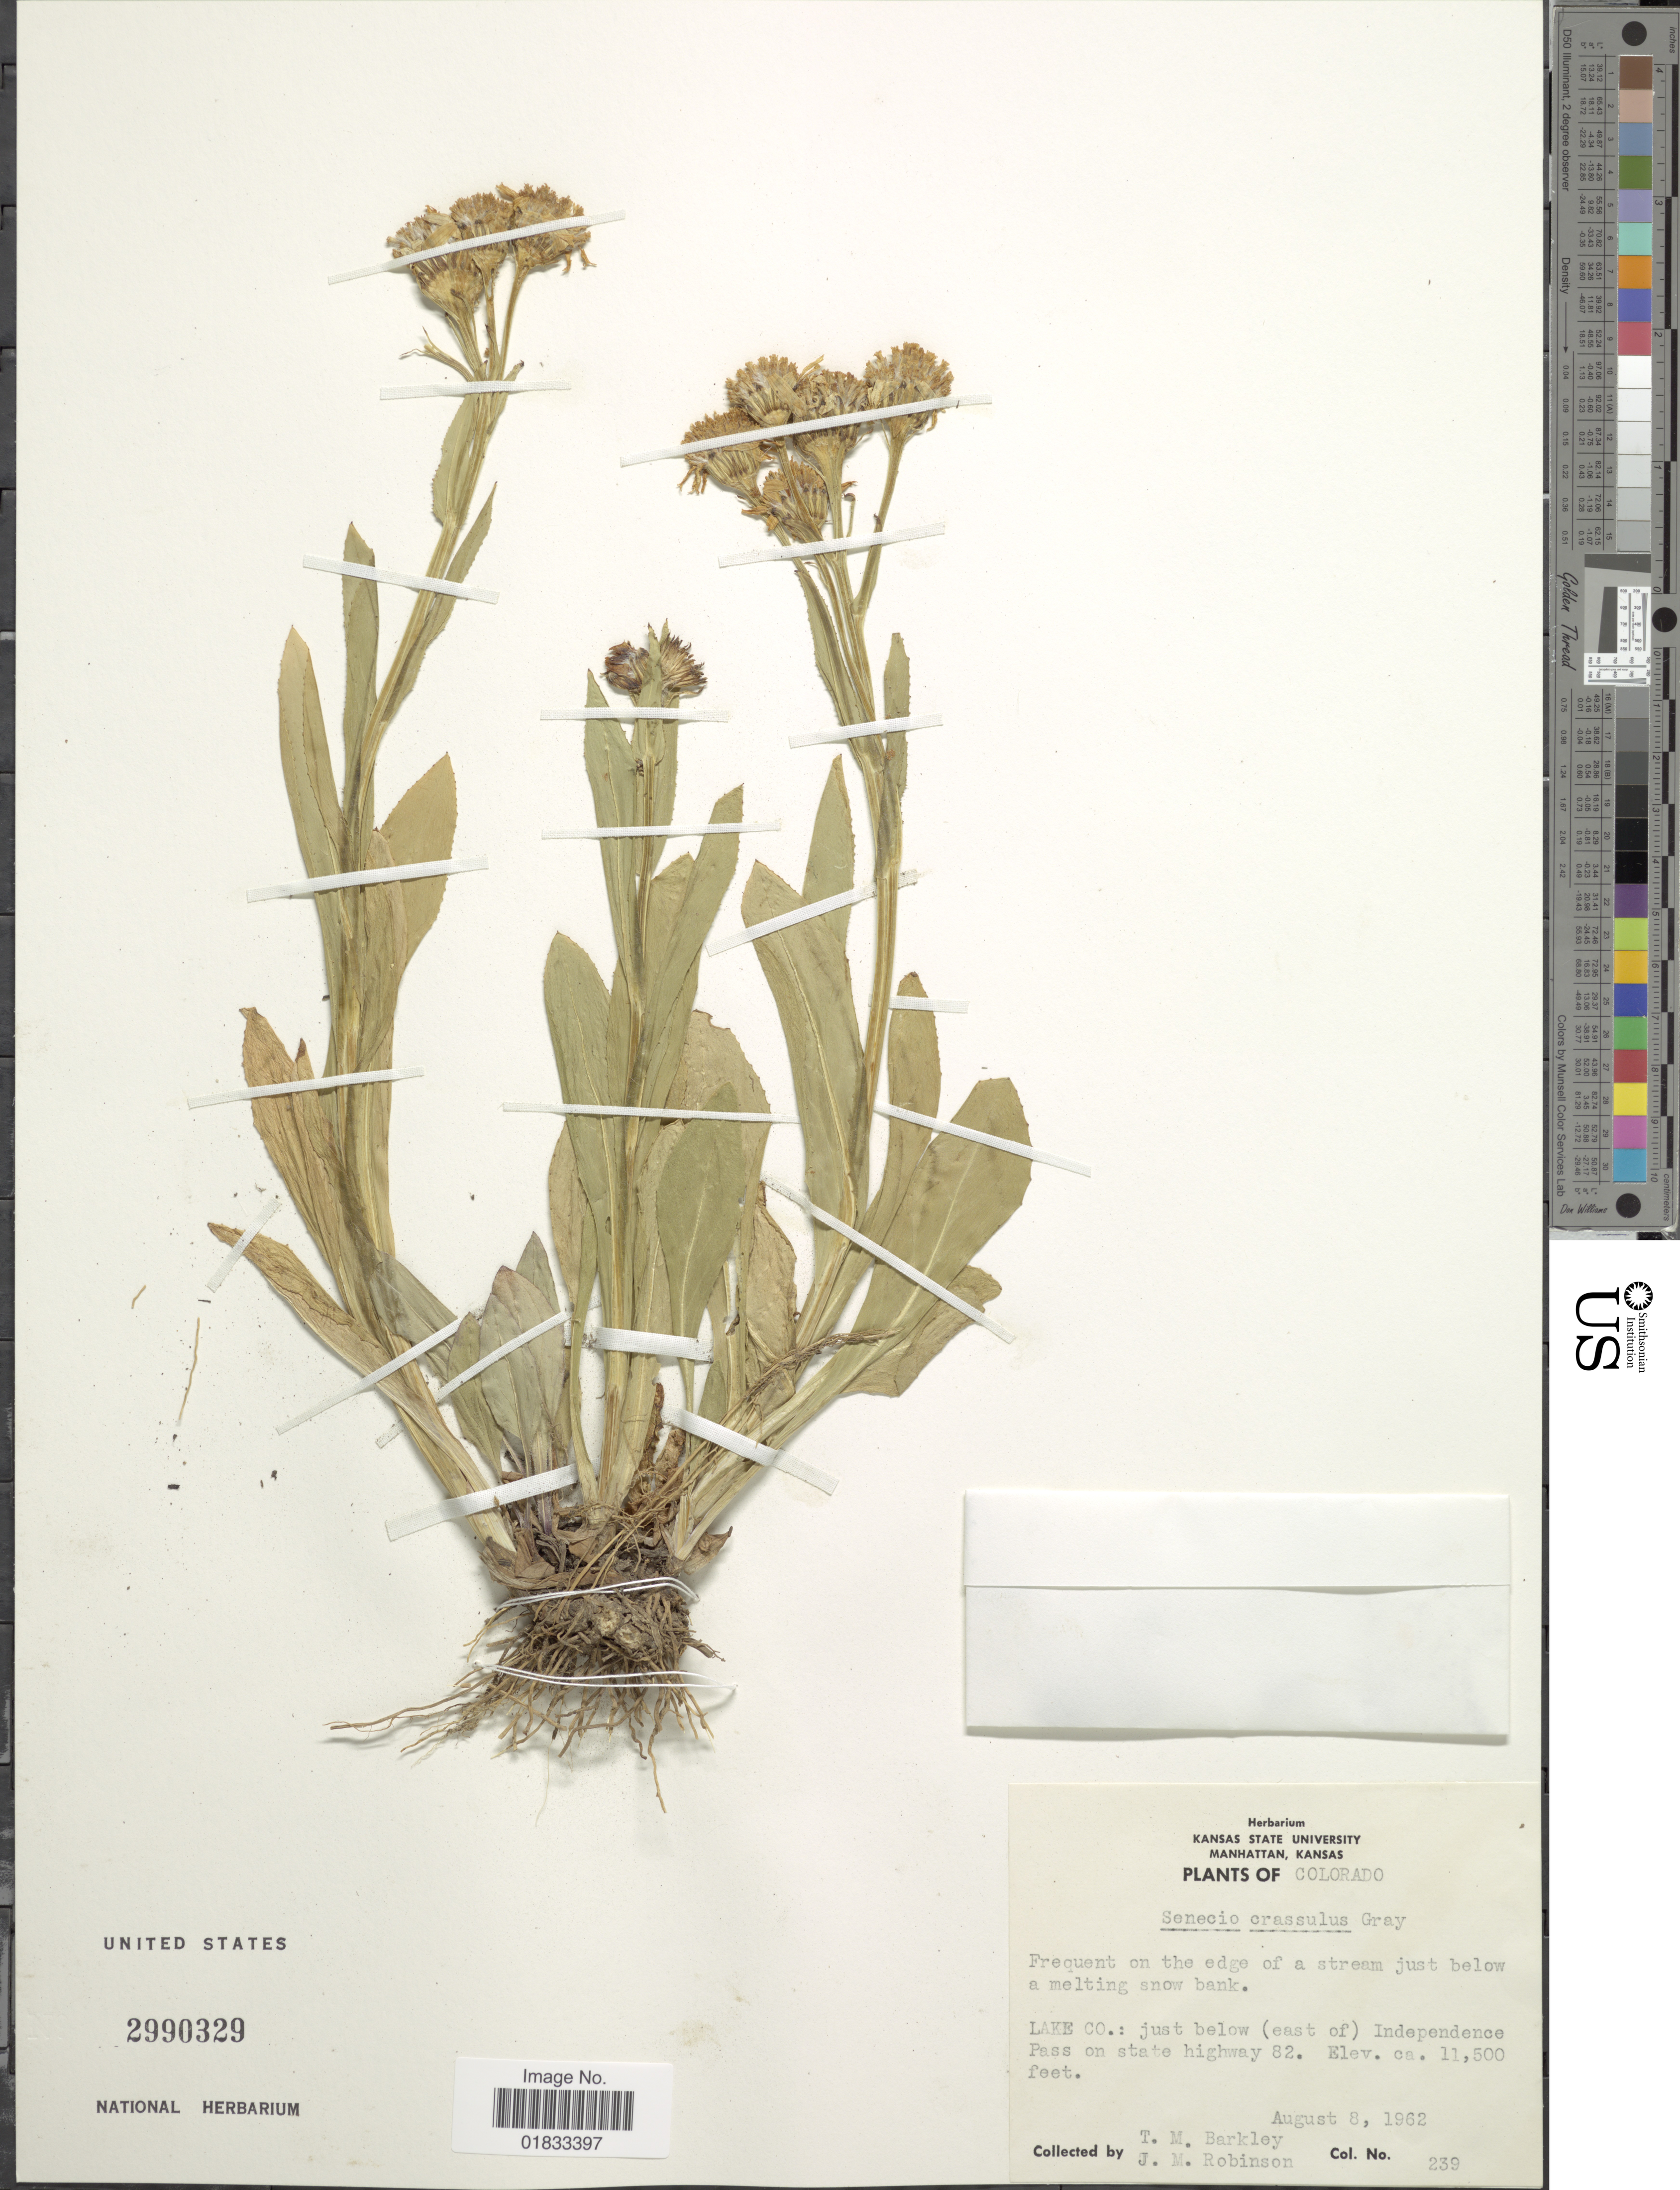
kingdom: Plantae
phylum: Tracheophyta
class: Magnoliopsida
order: Asterales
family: Asteraceae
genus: Senecio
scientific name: Senecio crassulus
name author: A. Gray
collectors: T. M. Barkley & J. Robinson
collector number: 239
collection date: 1962-08-08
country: United States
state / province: Colorado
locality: Lake Co.: just below (east of) Independence Pass on state highway 82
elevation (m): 3505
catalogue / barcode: US 2990329